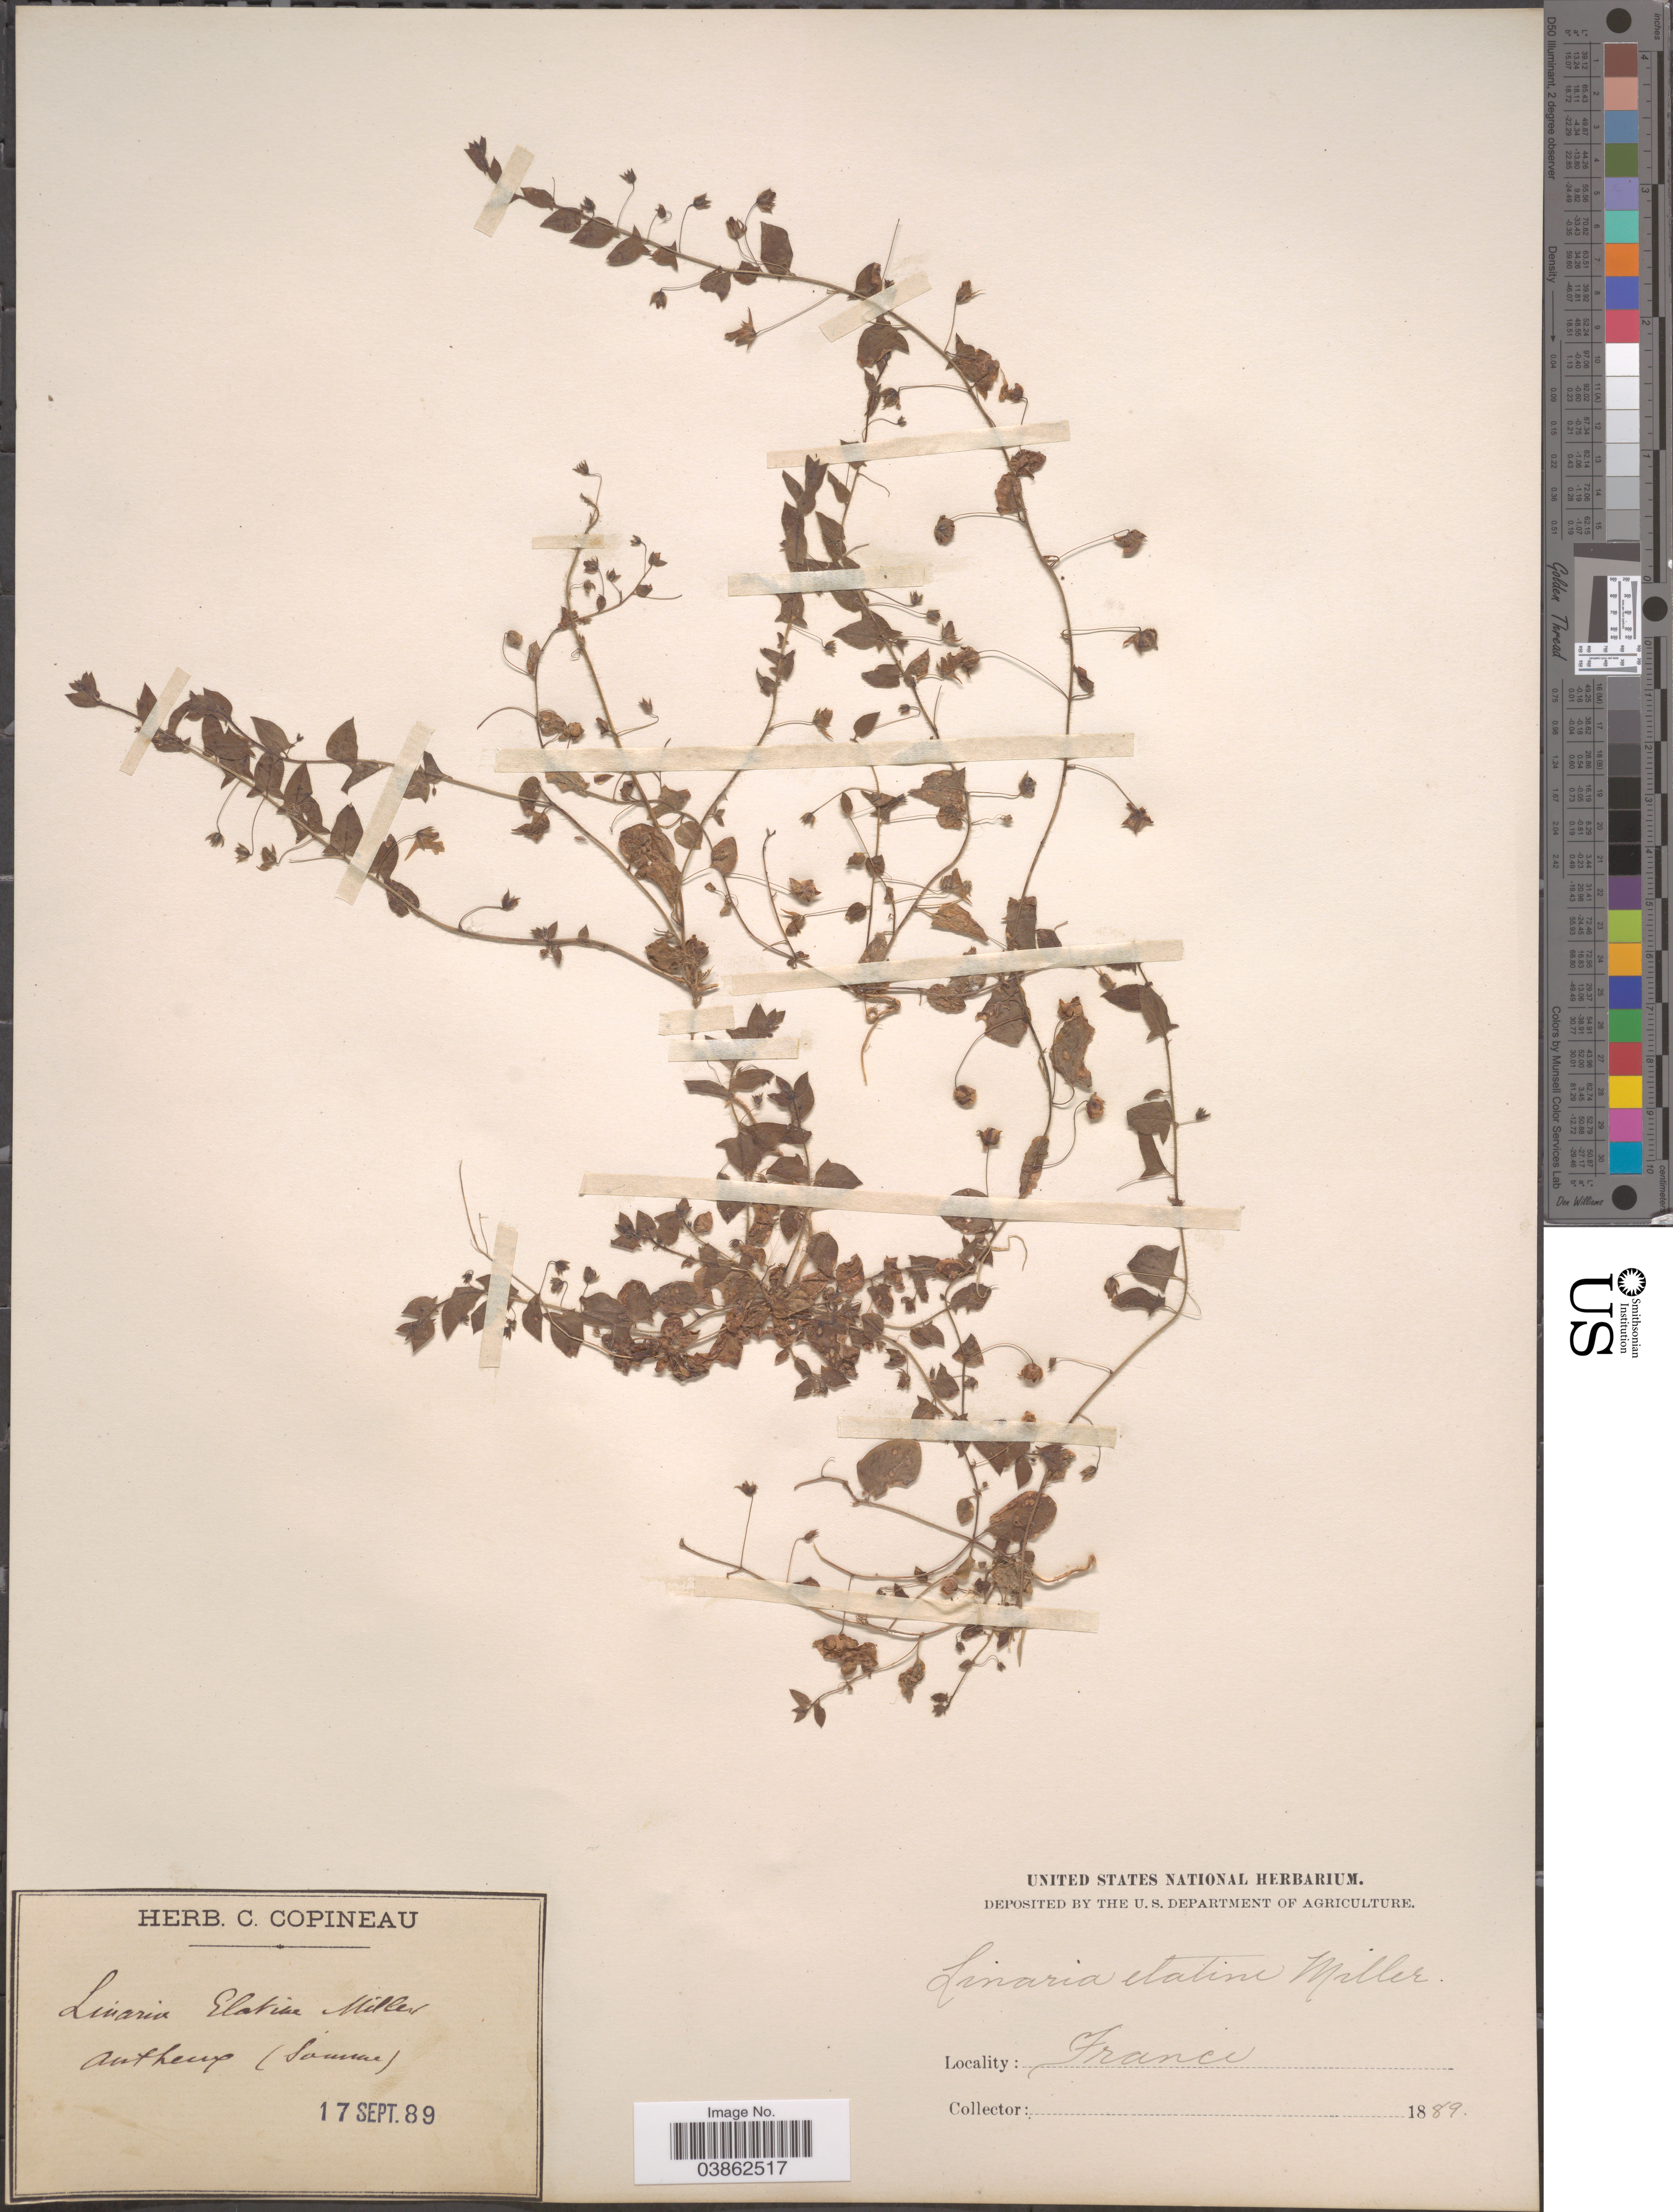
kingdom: Plantae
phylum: Tracheophyta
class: Magnoliopsida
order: Lamiales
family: Plantaginaceae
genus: Elatinoides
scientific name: Elatinoides elatine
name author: (L.) Wettst.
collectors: ex herb. C. Copineau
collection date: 1889-09-17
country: France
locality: Antheux (Somme).